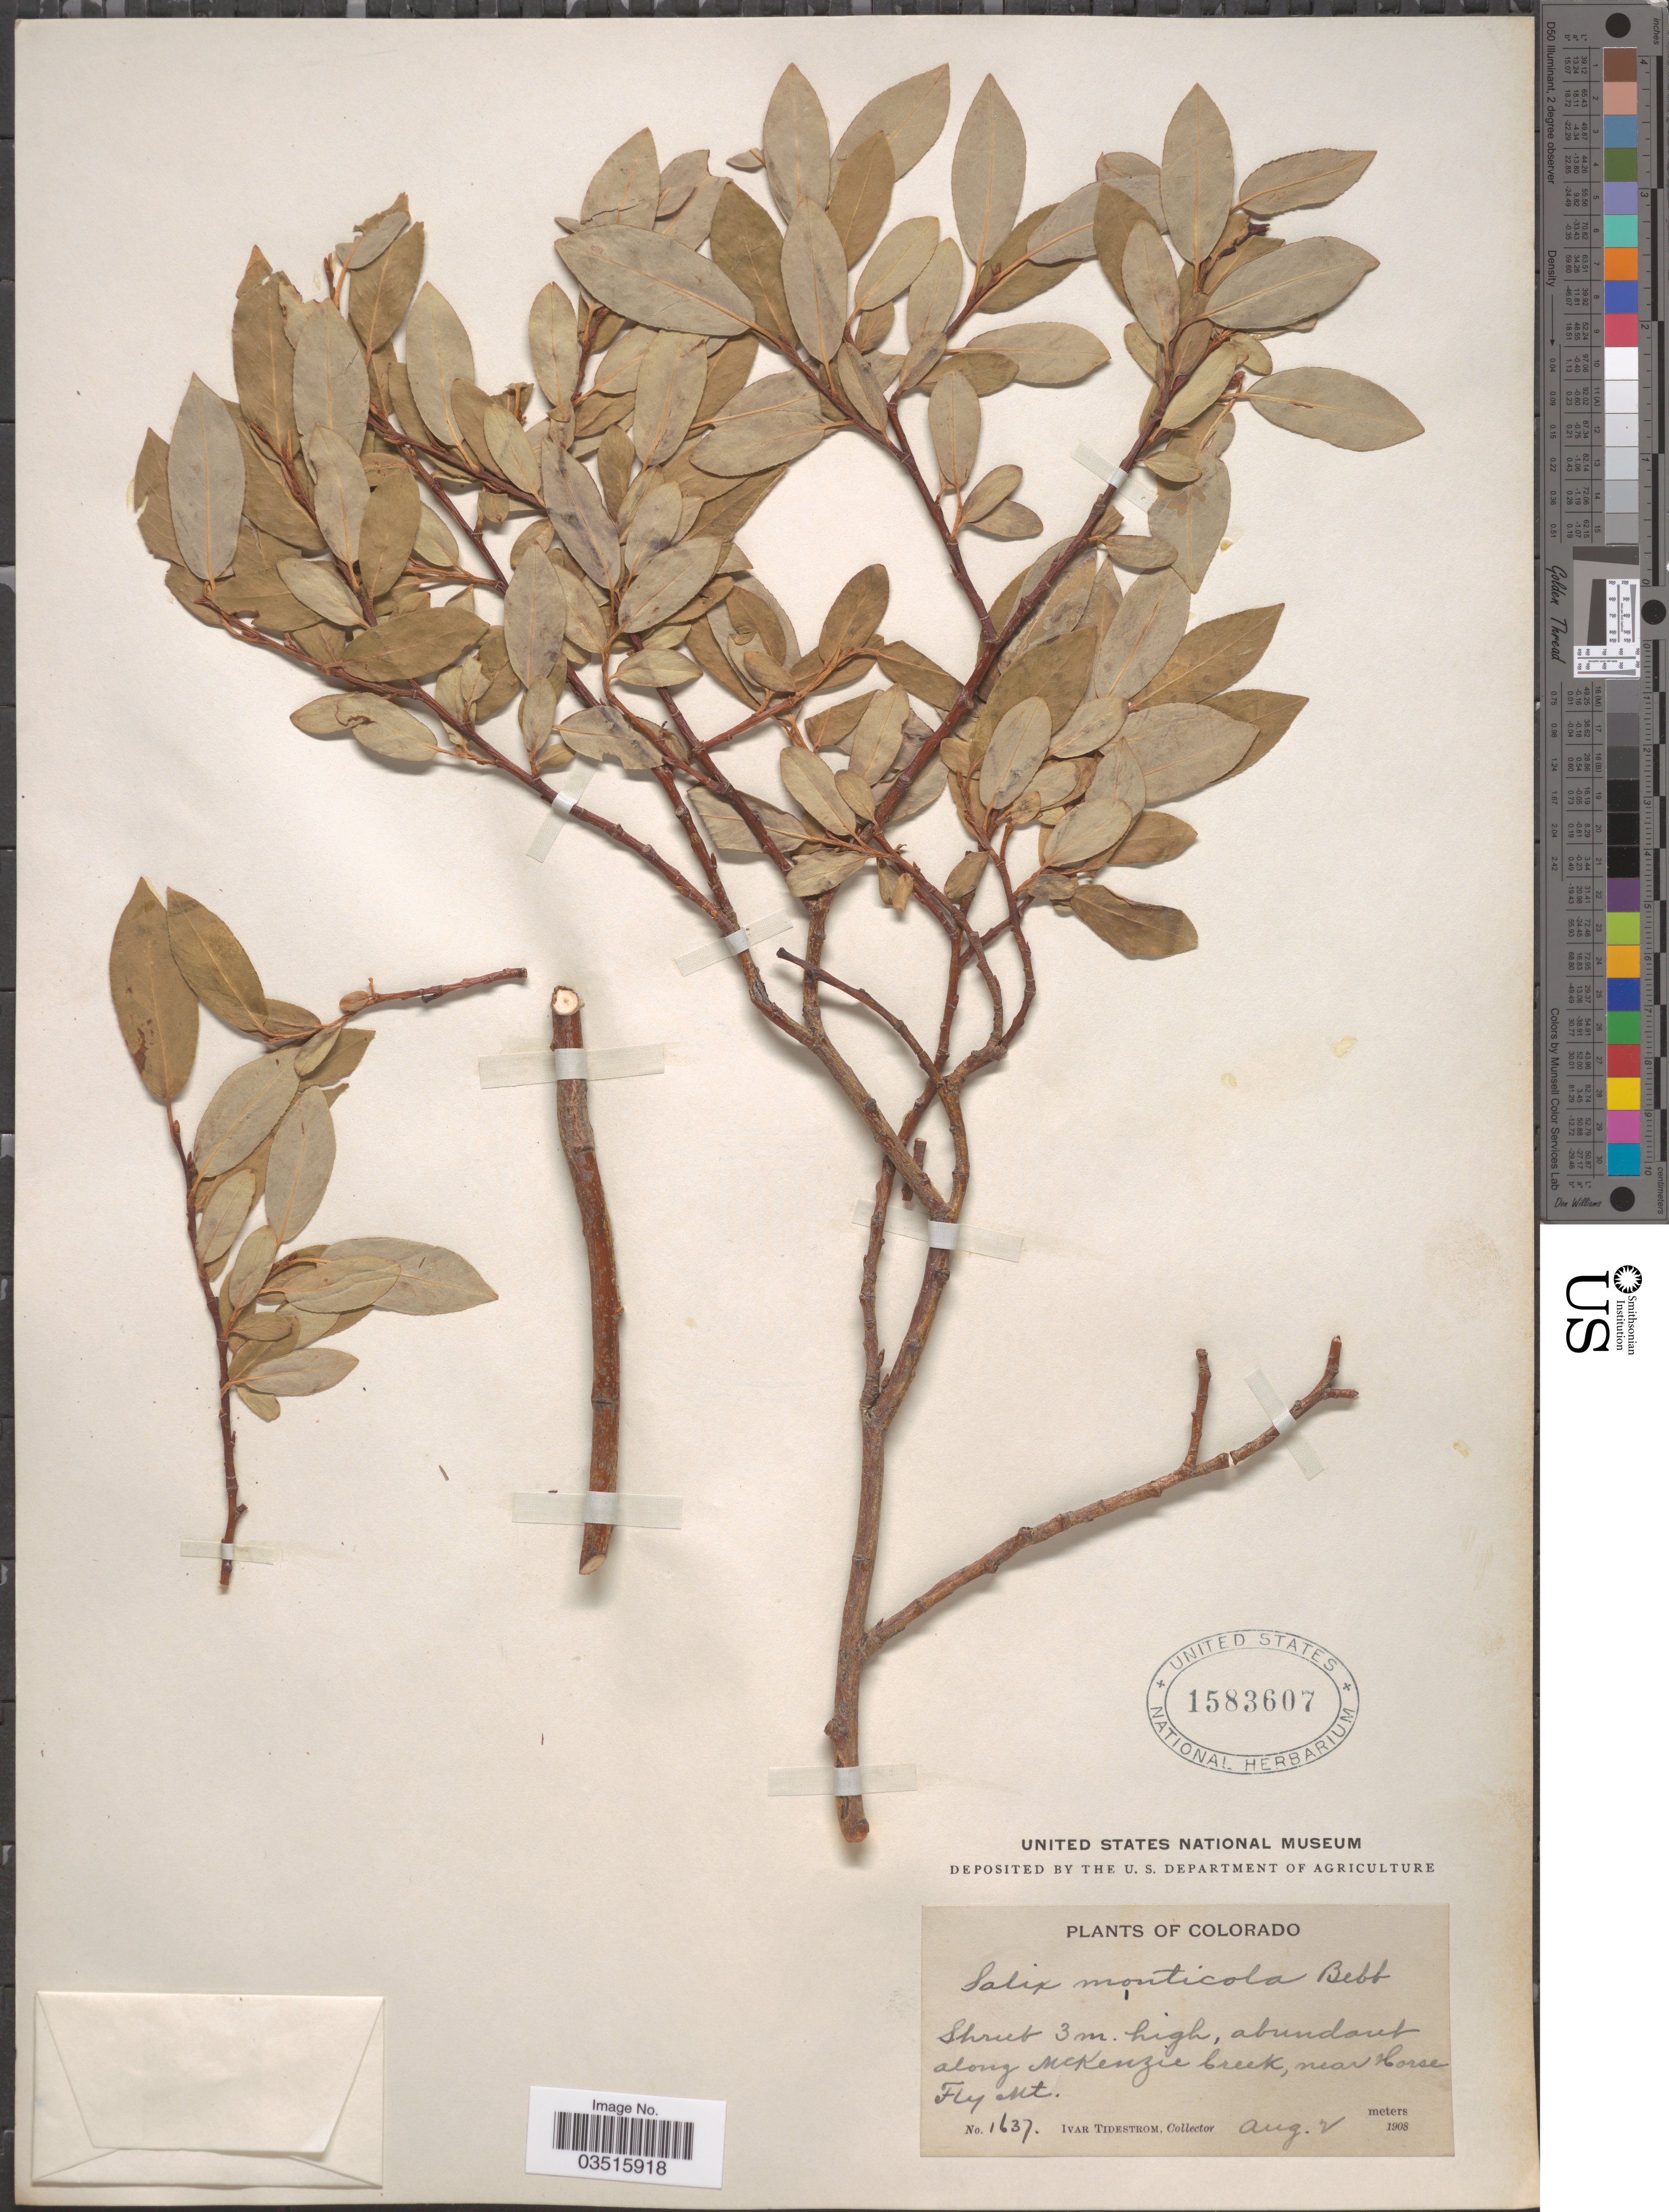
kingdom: Plantae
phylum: Tracheophyta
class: Magnoliopsida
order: Malpighiales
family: Salicaceae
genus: Salix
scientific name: Salix monticola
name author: Bebb.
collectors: I. F. Tidestrom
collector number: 1637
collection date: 1908-08-02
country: United States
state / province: Colorado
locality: Abundant along McKenzie Creek, near Horse Fly Mt.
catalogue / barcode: US 1583607